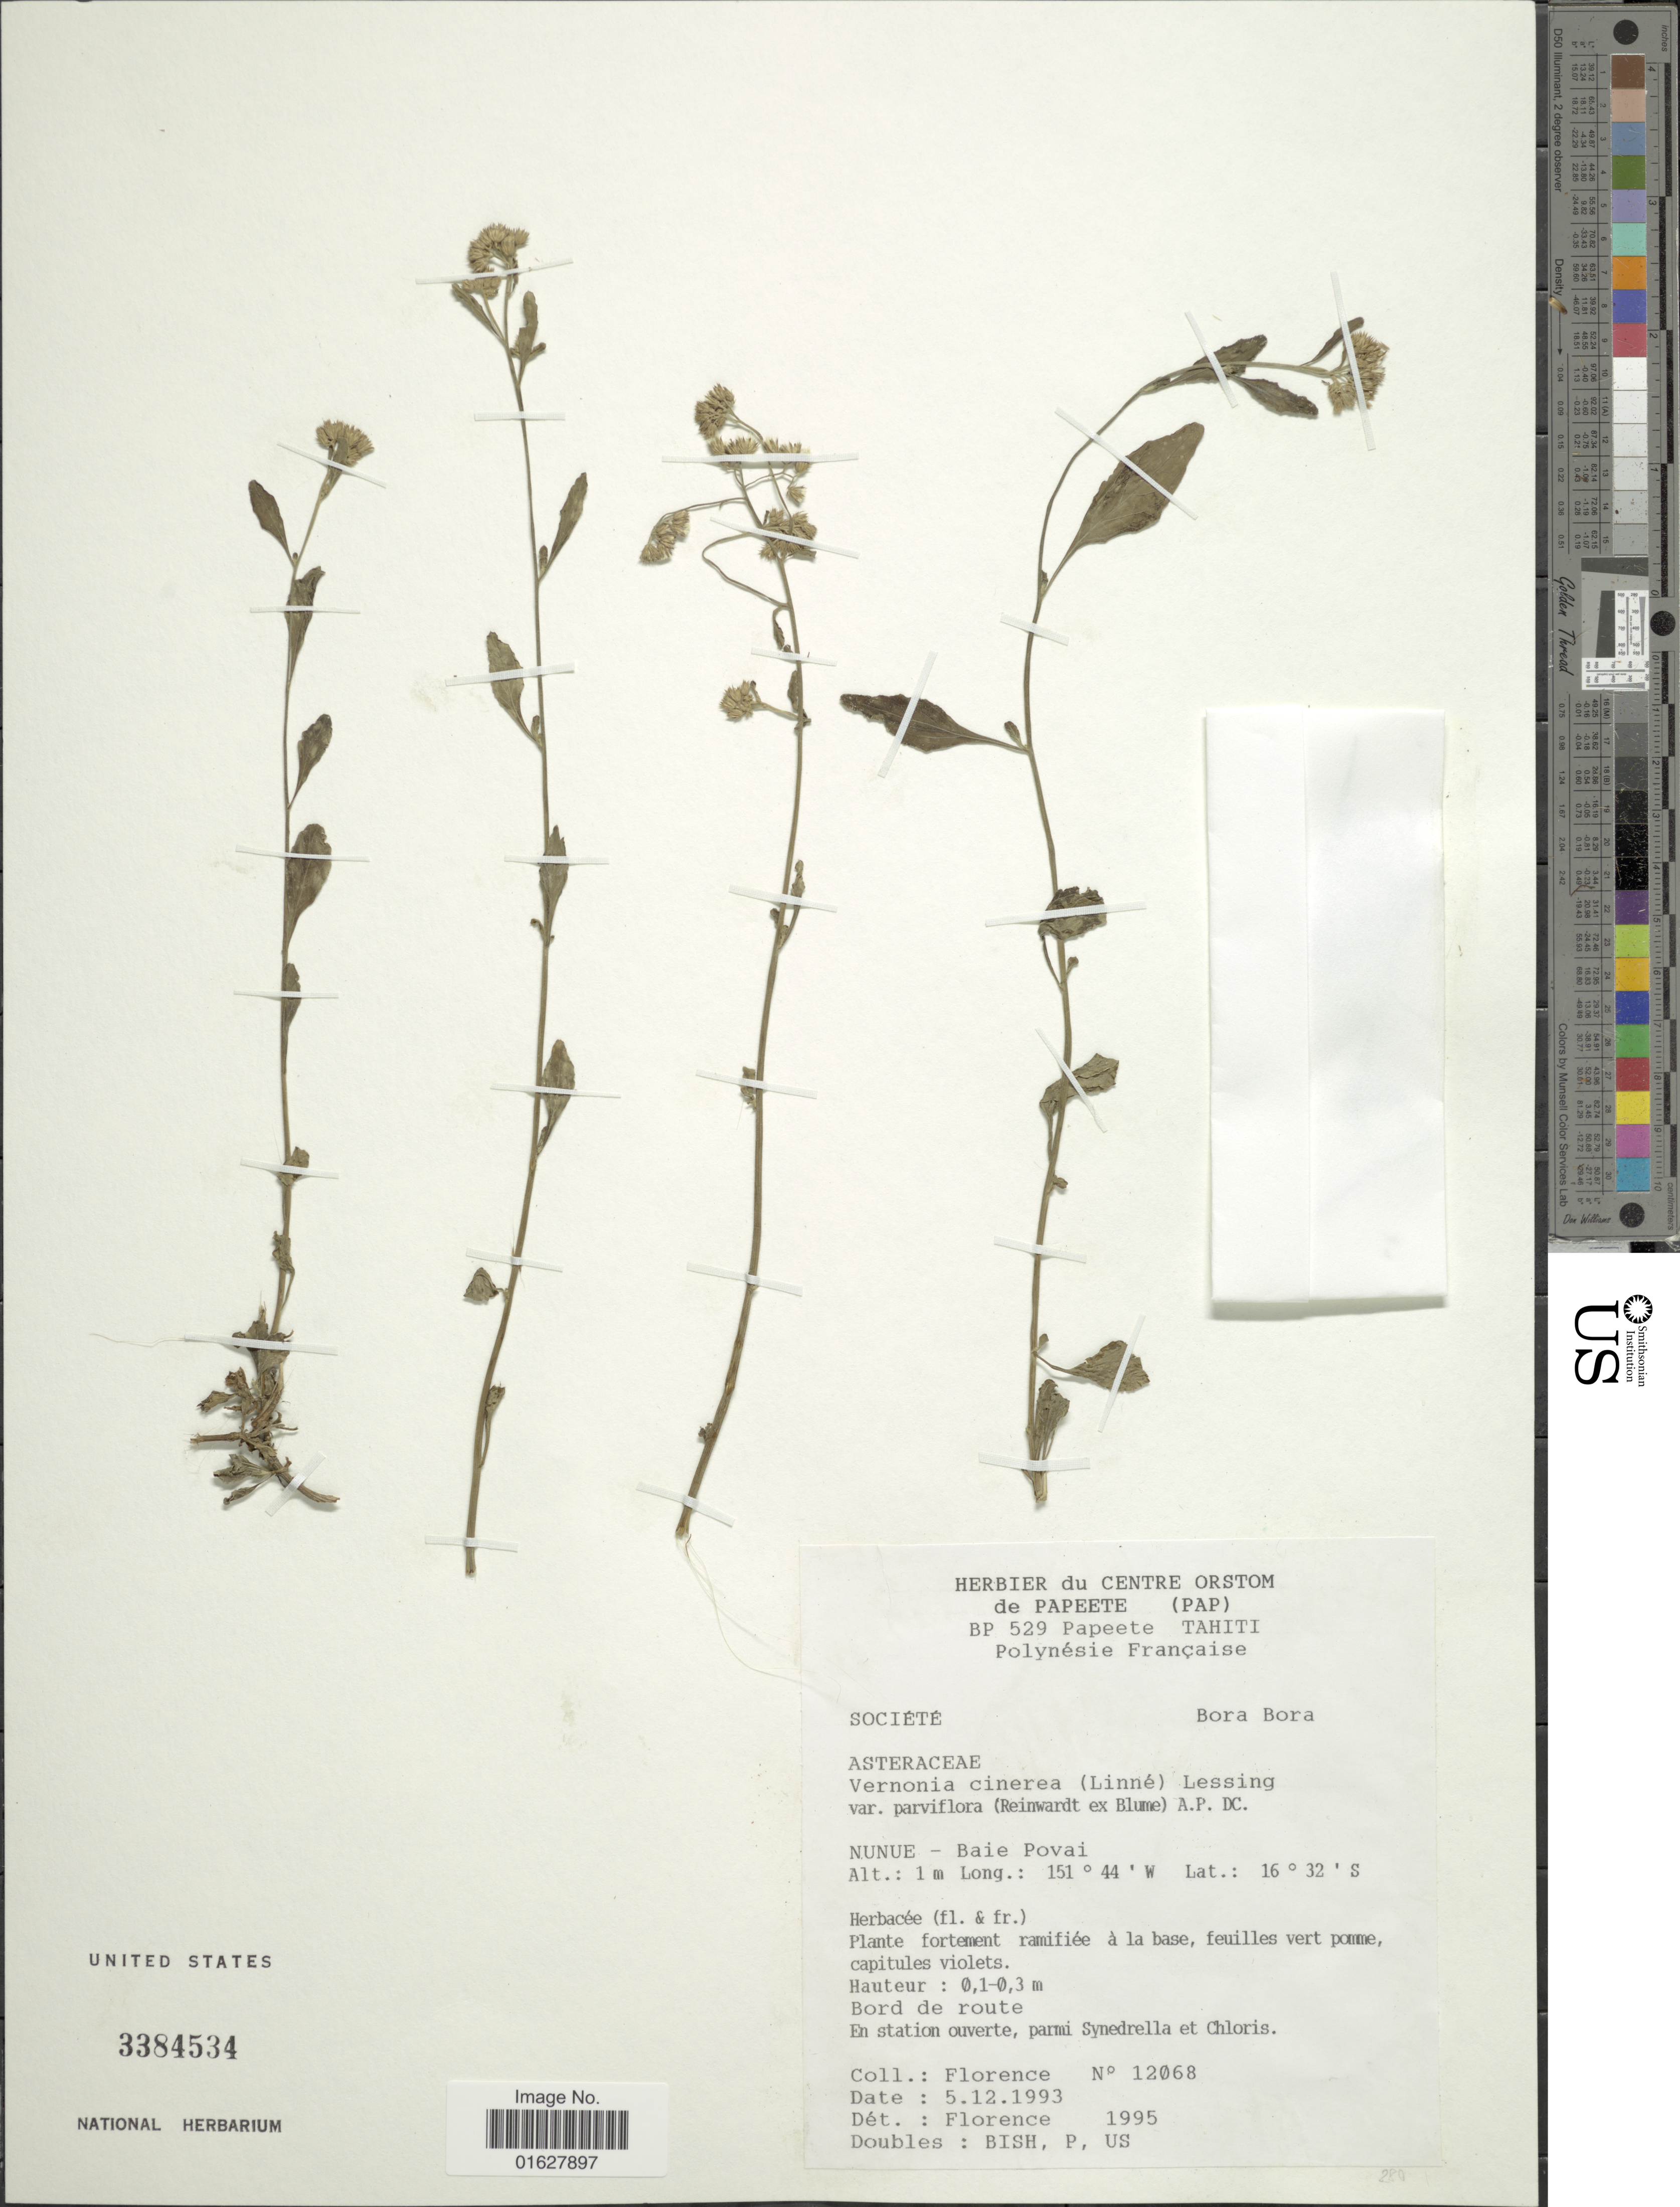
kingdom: Plantae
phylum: Tracheophyta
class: Magnoliopsida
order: Asterales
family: Asteraceae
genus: Cyanthillium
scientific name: Cyanthillium cinereum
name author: (L.) H. Rob.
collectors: -. Florence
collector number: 12068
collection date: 1993-12-05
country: French Polynesia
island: Tahiti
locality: Tahiti. Polynesie Francaise. Nunue - Baie povai. Bord de route. En station ouverte, parmi Synedrella et Chloris.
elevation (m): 1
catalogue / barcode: US 3384534